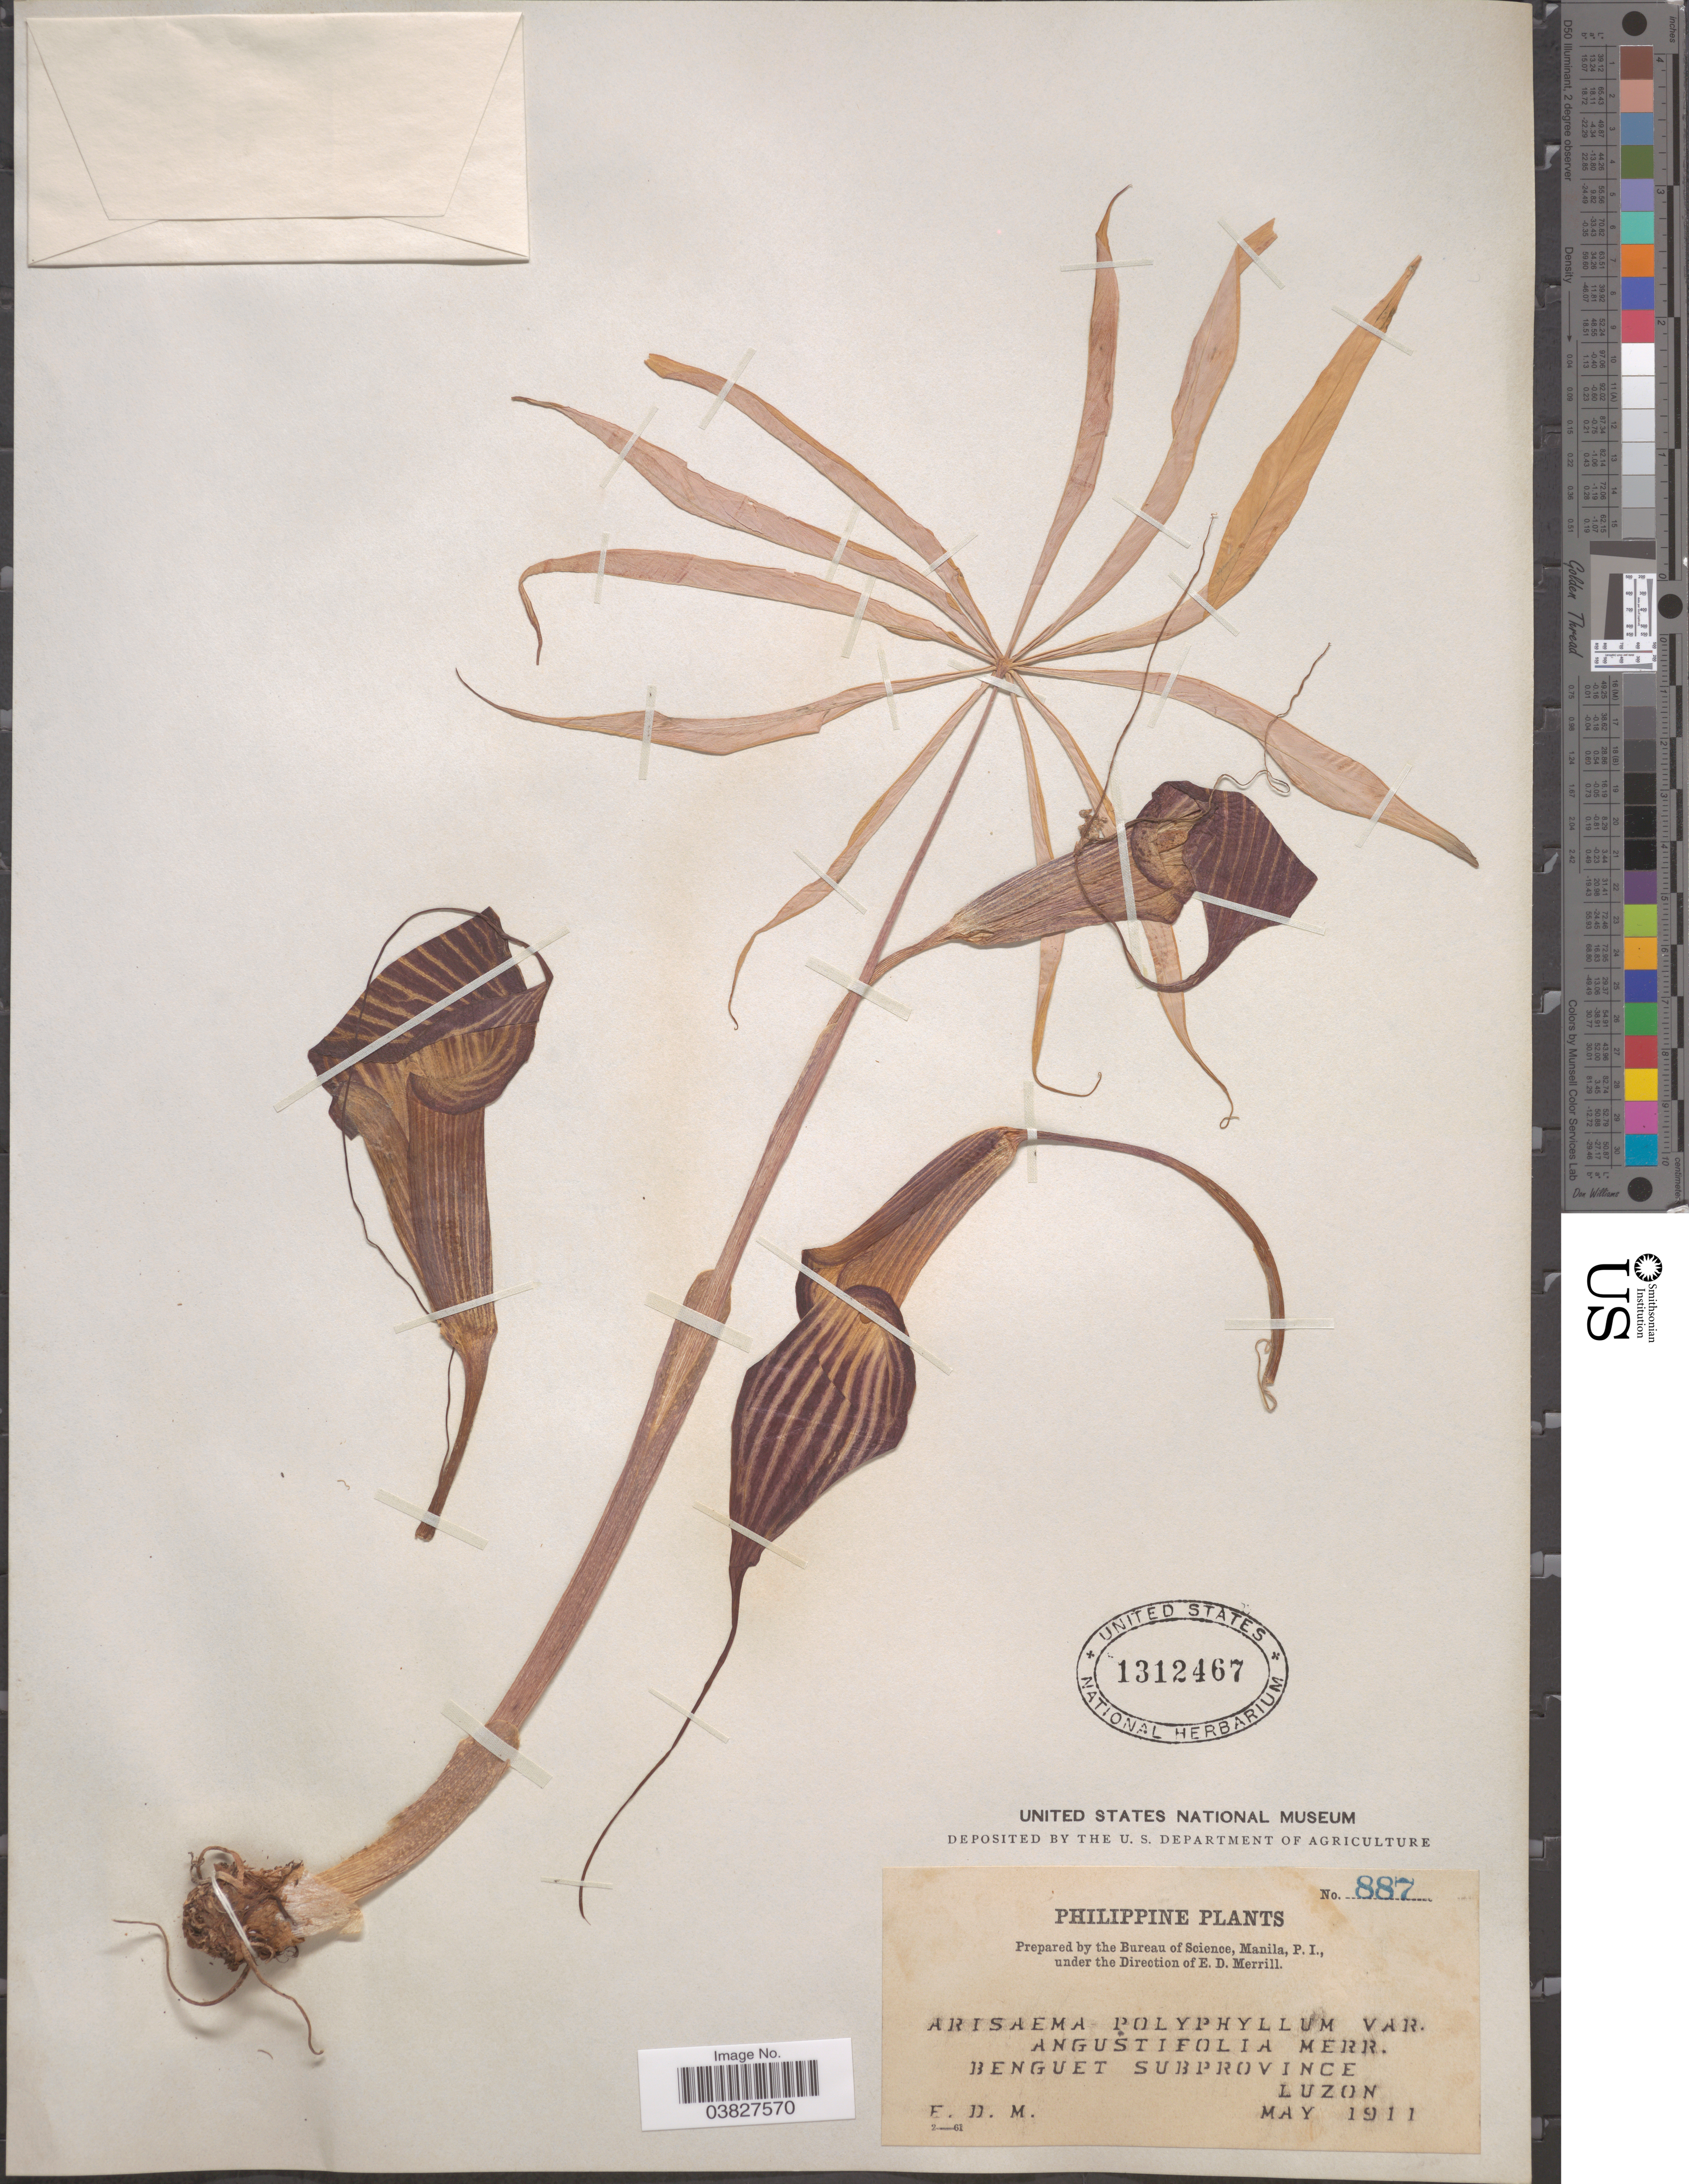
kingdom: Plantae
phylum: Tracheophyta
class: Liliopsida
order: Alismatales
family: Araceae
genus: Arisaema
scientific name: Arisaema polyphyllum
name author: (Blanco) Merr.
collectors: E. D. Merrill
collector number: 887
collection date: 1911-05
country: Philippines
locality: Benguet Subprovince, Luzon.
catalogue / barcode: US 1312467